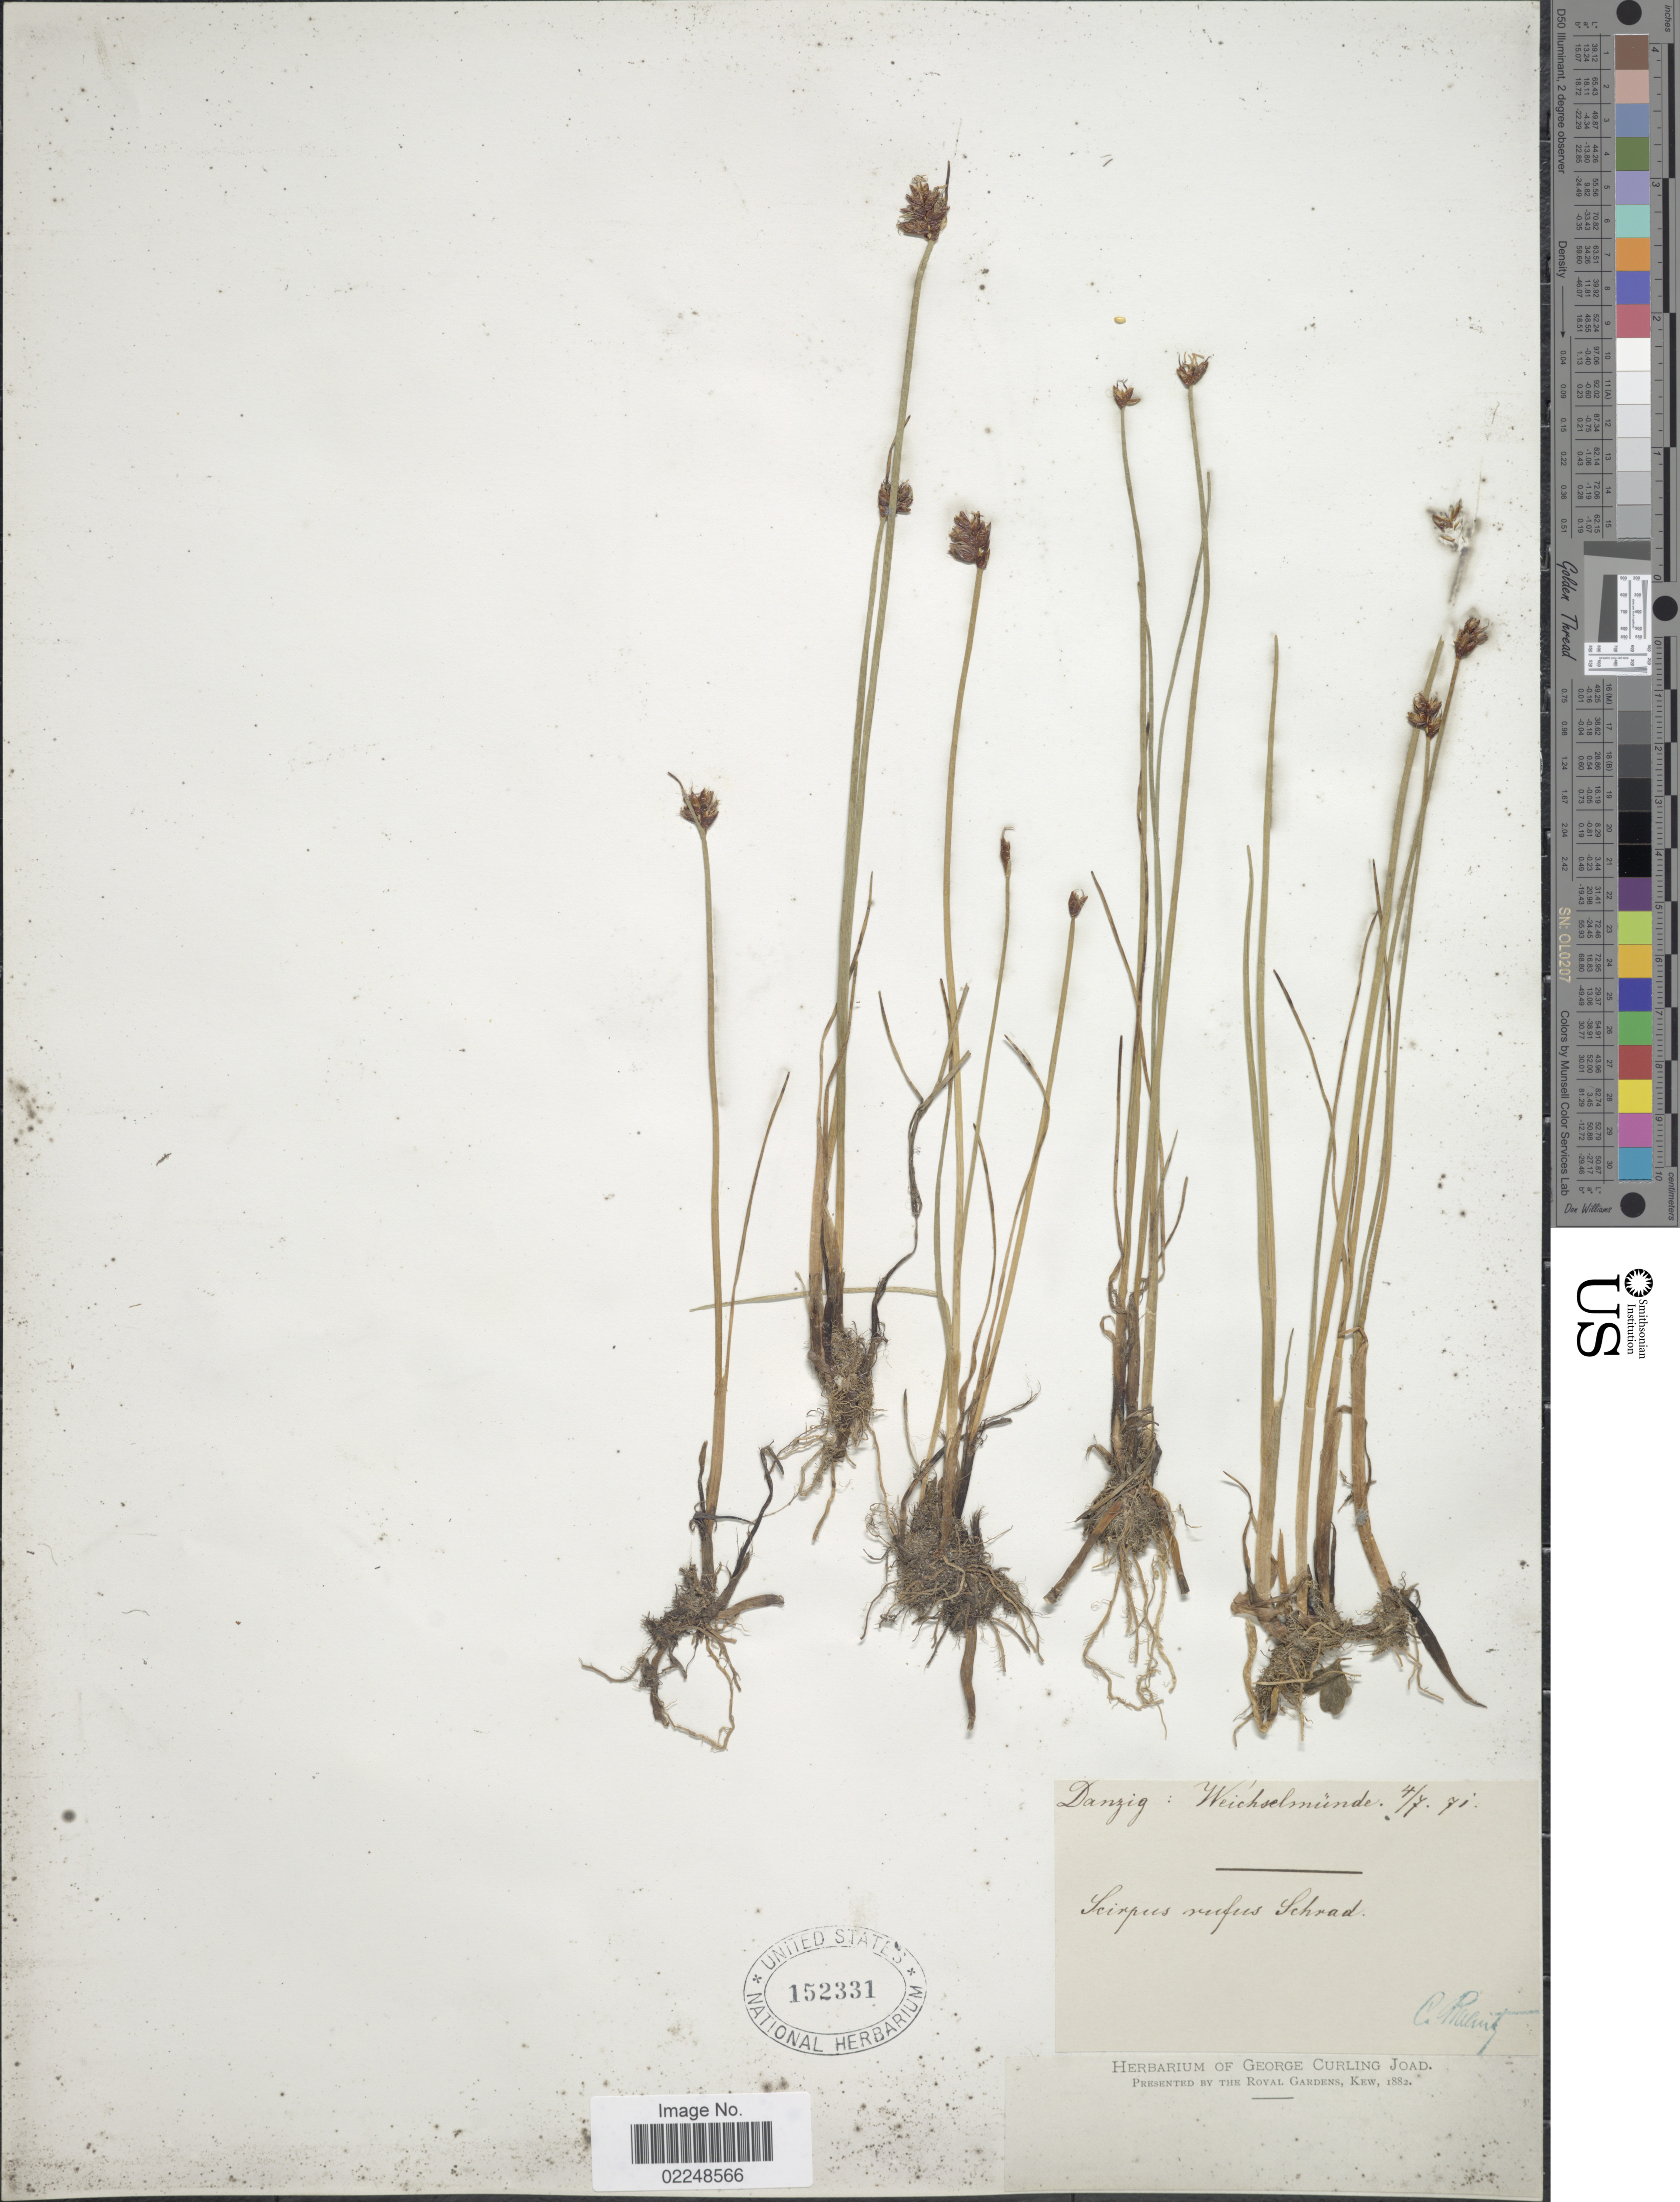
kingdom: Plantae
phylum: Tracheophyta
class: Liliopsida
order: Poales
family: Cyperaceae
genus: Blysmopsis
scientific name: Blysmopsis rufa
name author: (Huds.) Oteng-Yeb.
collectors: C. Raenitz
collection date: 1871-07-04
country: Poland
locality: Danzig: Weichselmunde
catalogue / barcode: US 152331